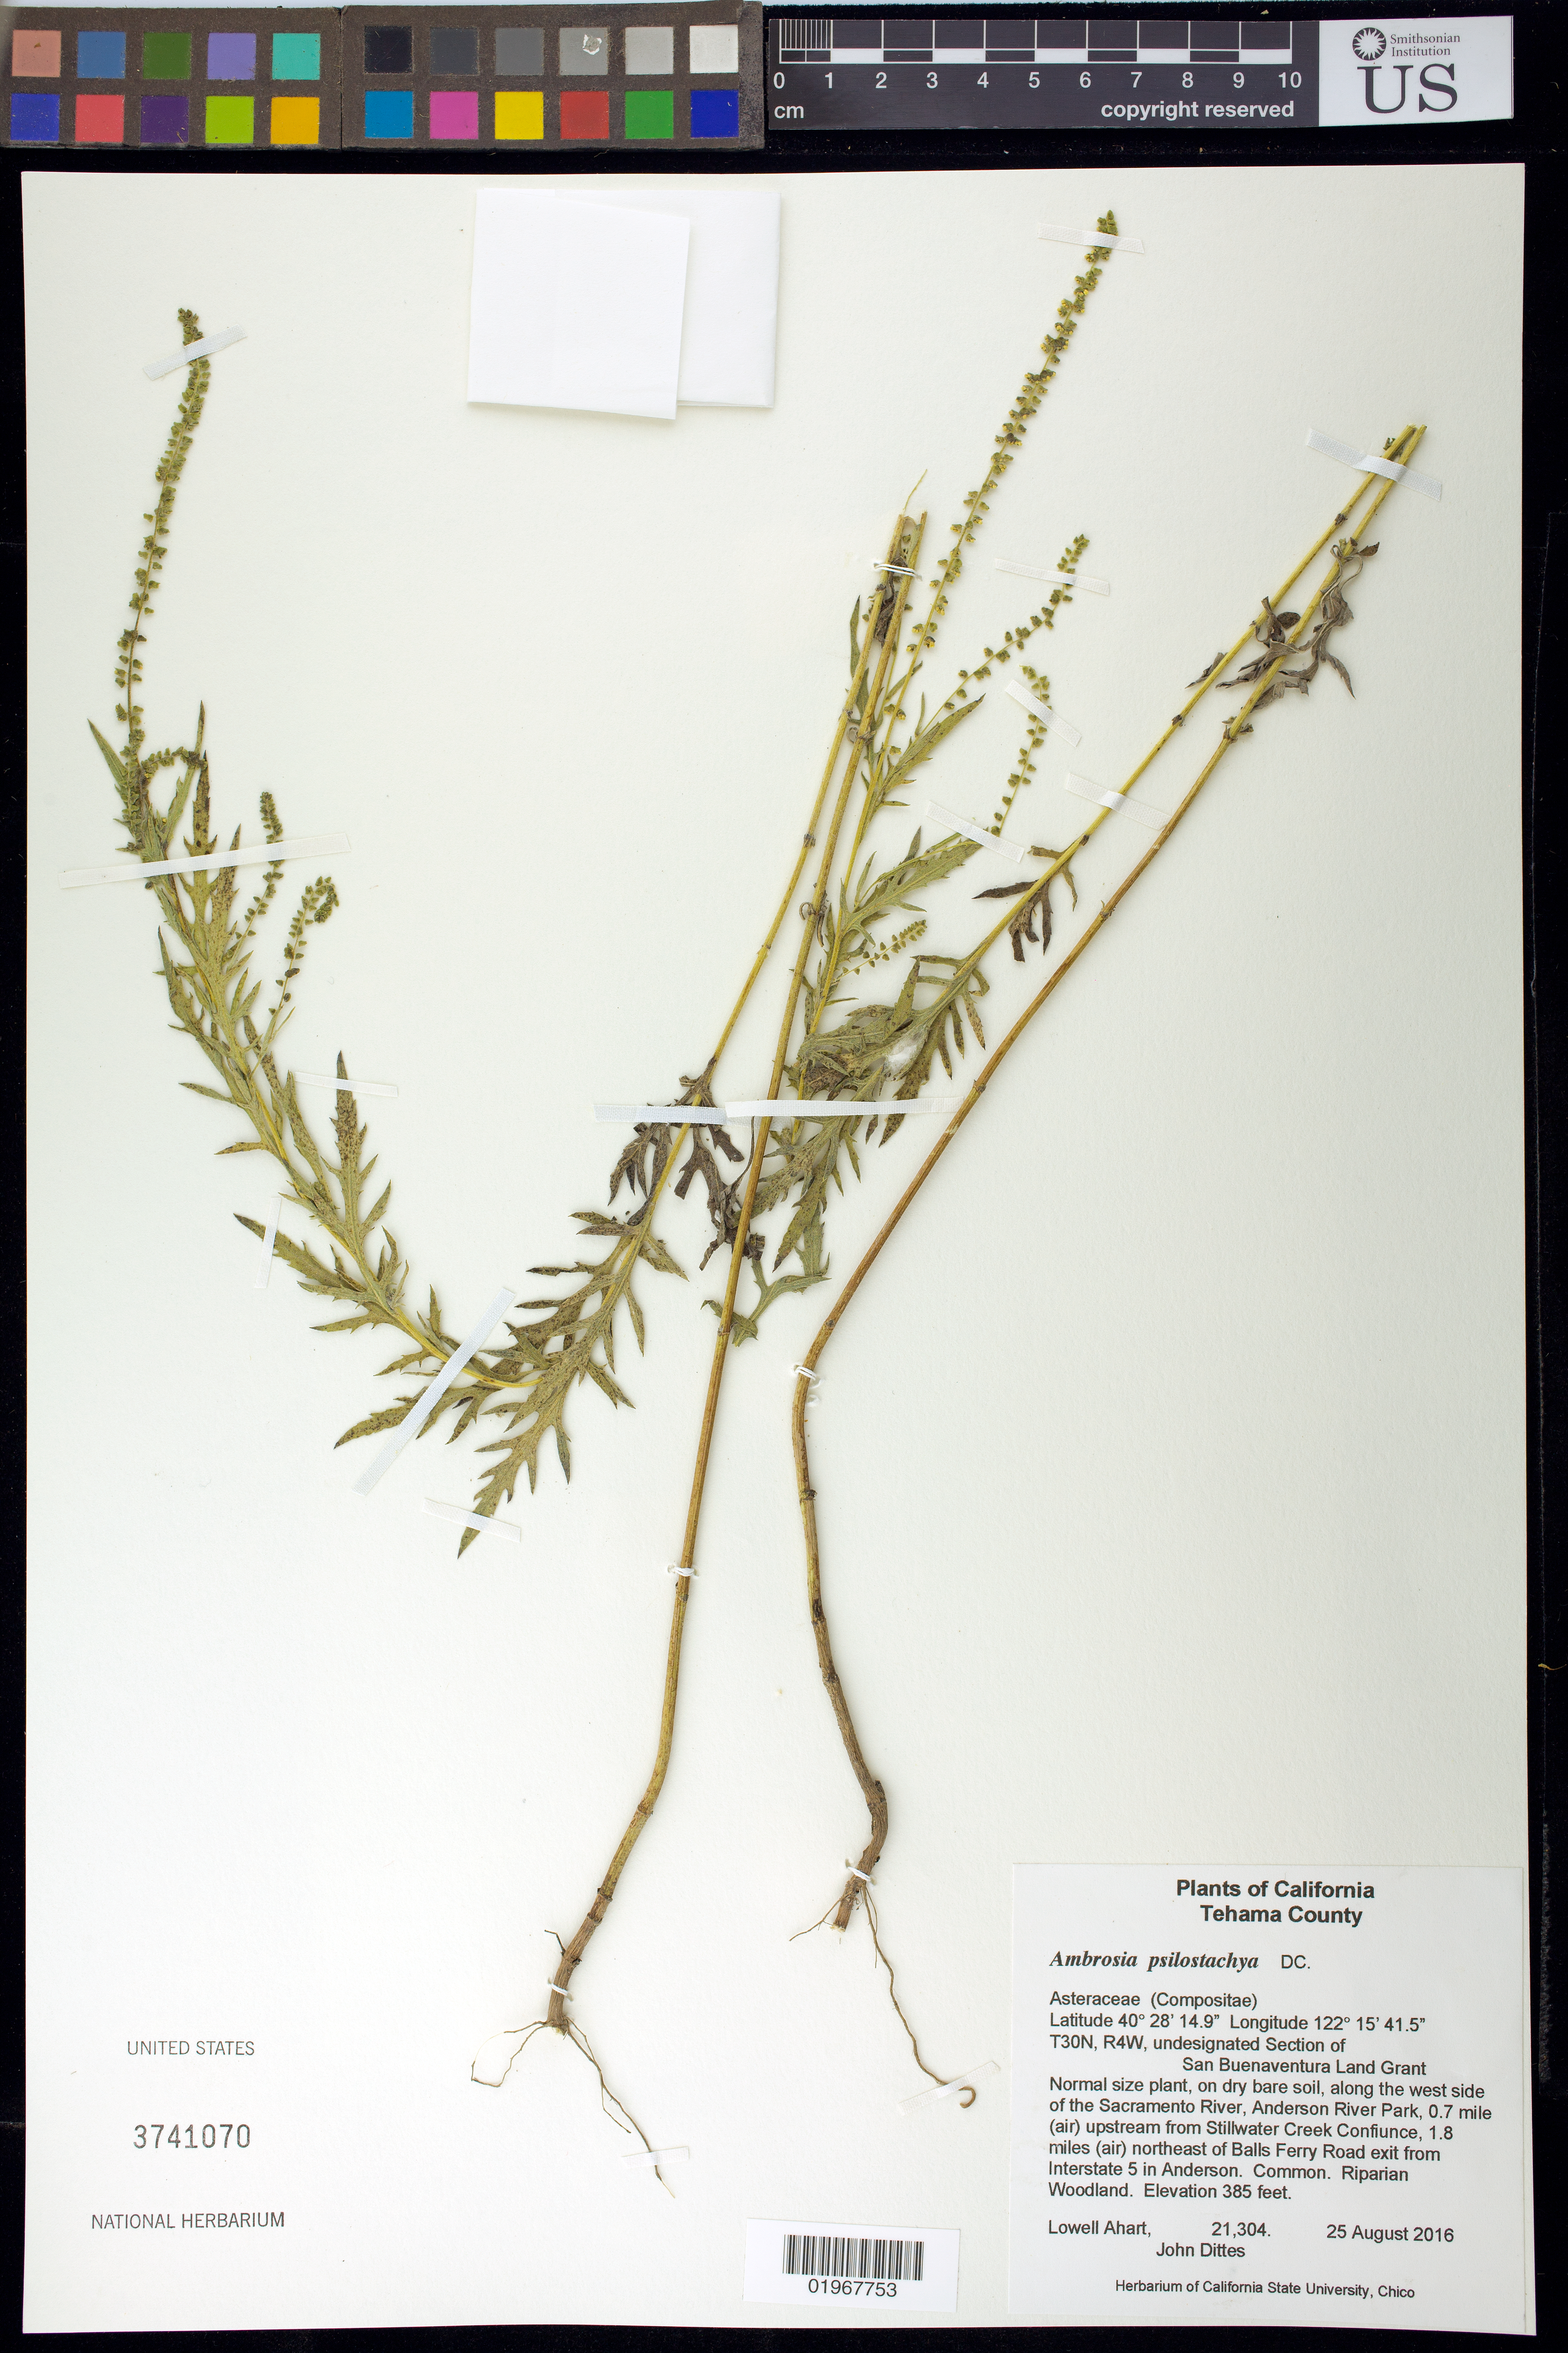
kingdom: Plantae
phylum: Tracheophyta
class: Magnoliopsida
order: Asterales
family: Asteraceae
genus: Ambrosia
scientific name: Ambrosia psilostachya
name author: DC.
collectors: L. Ahart & J. Dittes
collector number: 21304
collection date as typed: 25 August 2016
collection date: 2016-08-25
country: United States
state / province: California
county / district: Tehama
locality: West edge of the Sacramento River, Anderson River Park, 0.7 mile (air) upstream from Stillwater Creek Confiunce, 1.8 miles (air) northeast of Balls Ferry Road exit from Interstate 5 in Anderson.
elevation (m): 117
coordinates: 40 28 14.9, 122 15 41.5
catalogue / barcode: US 3741070